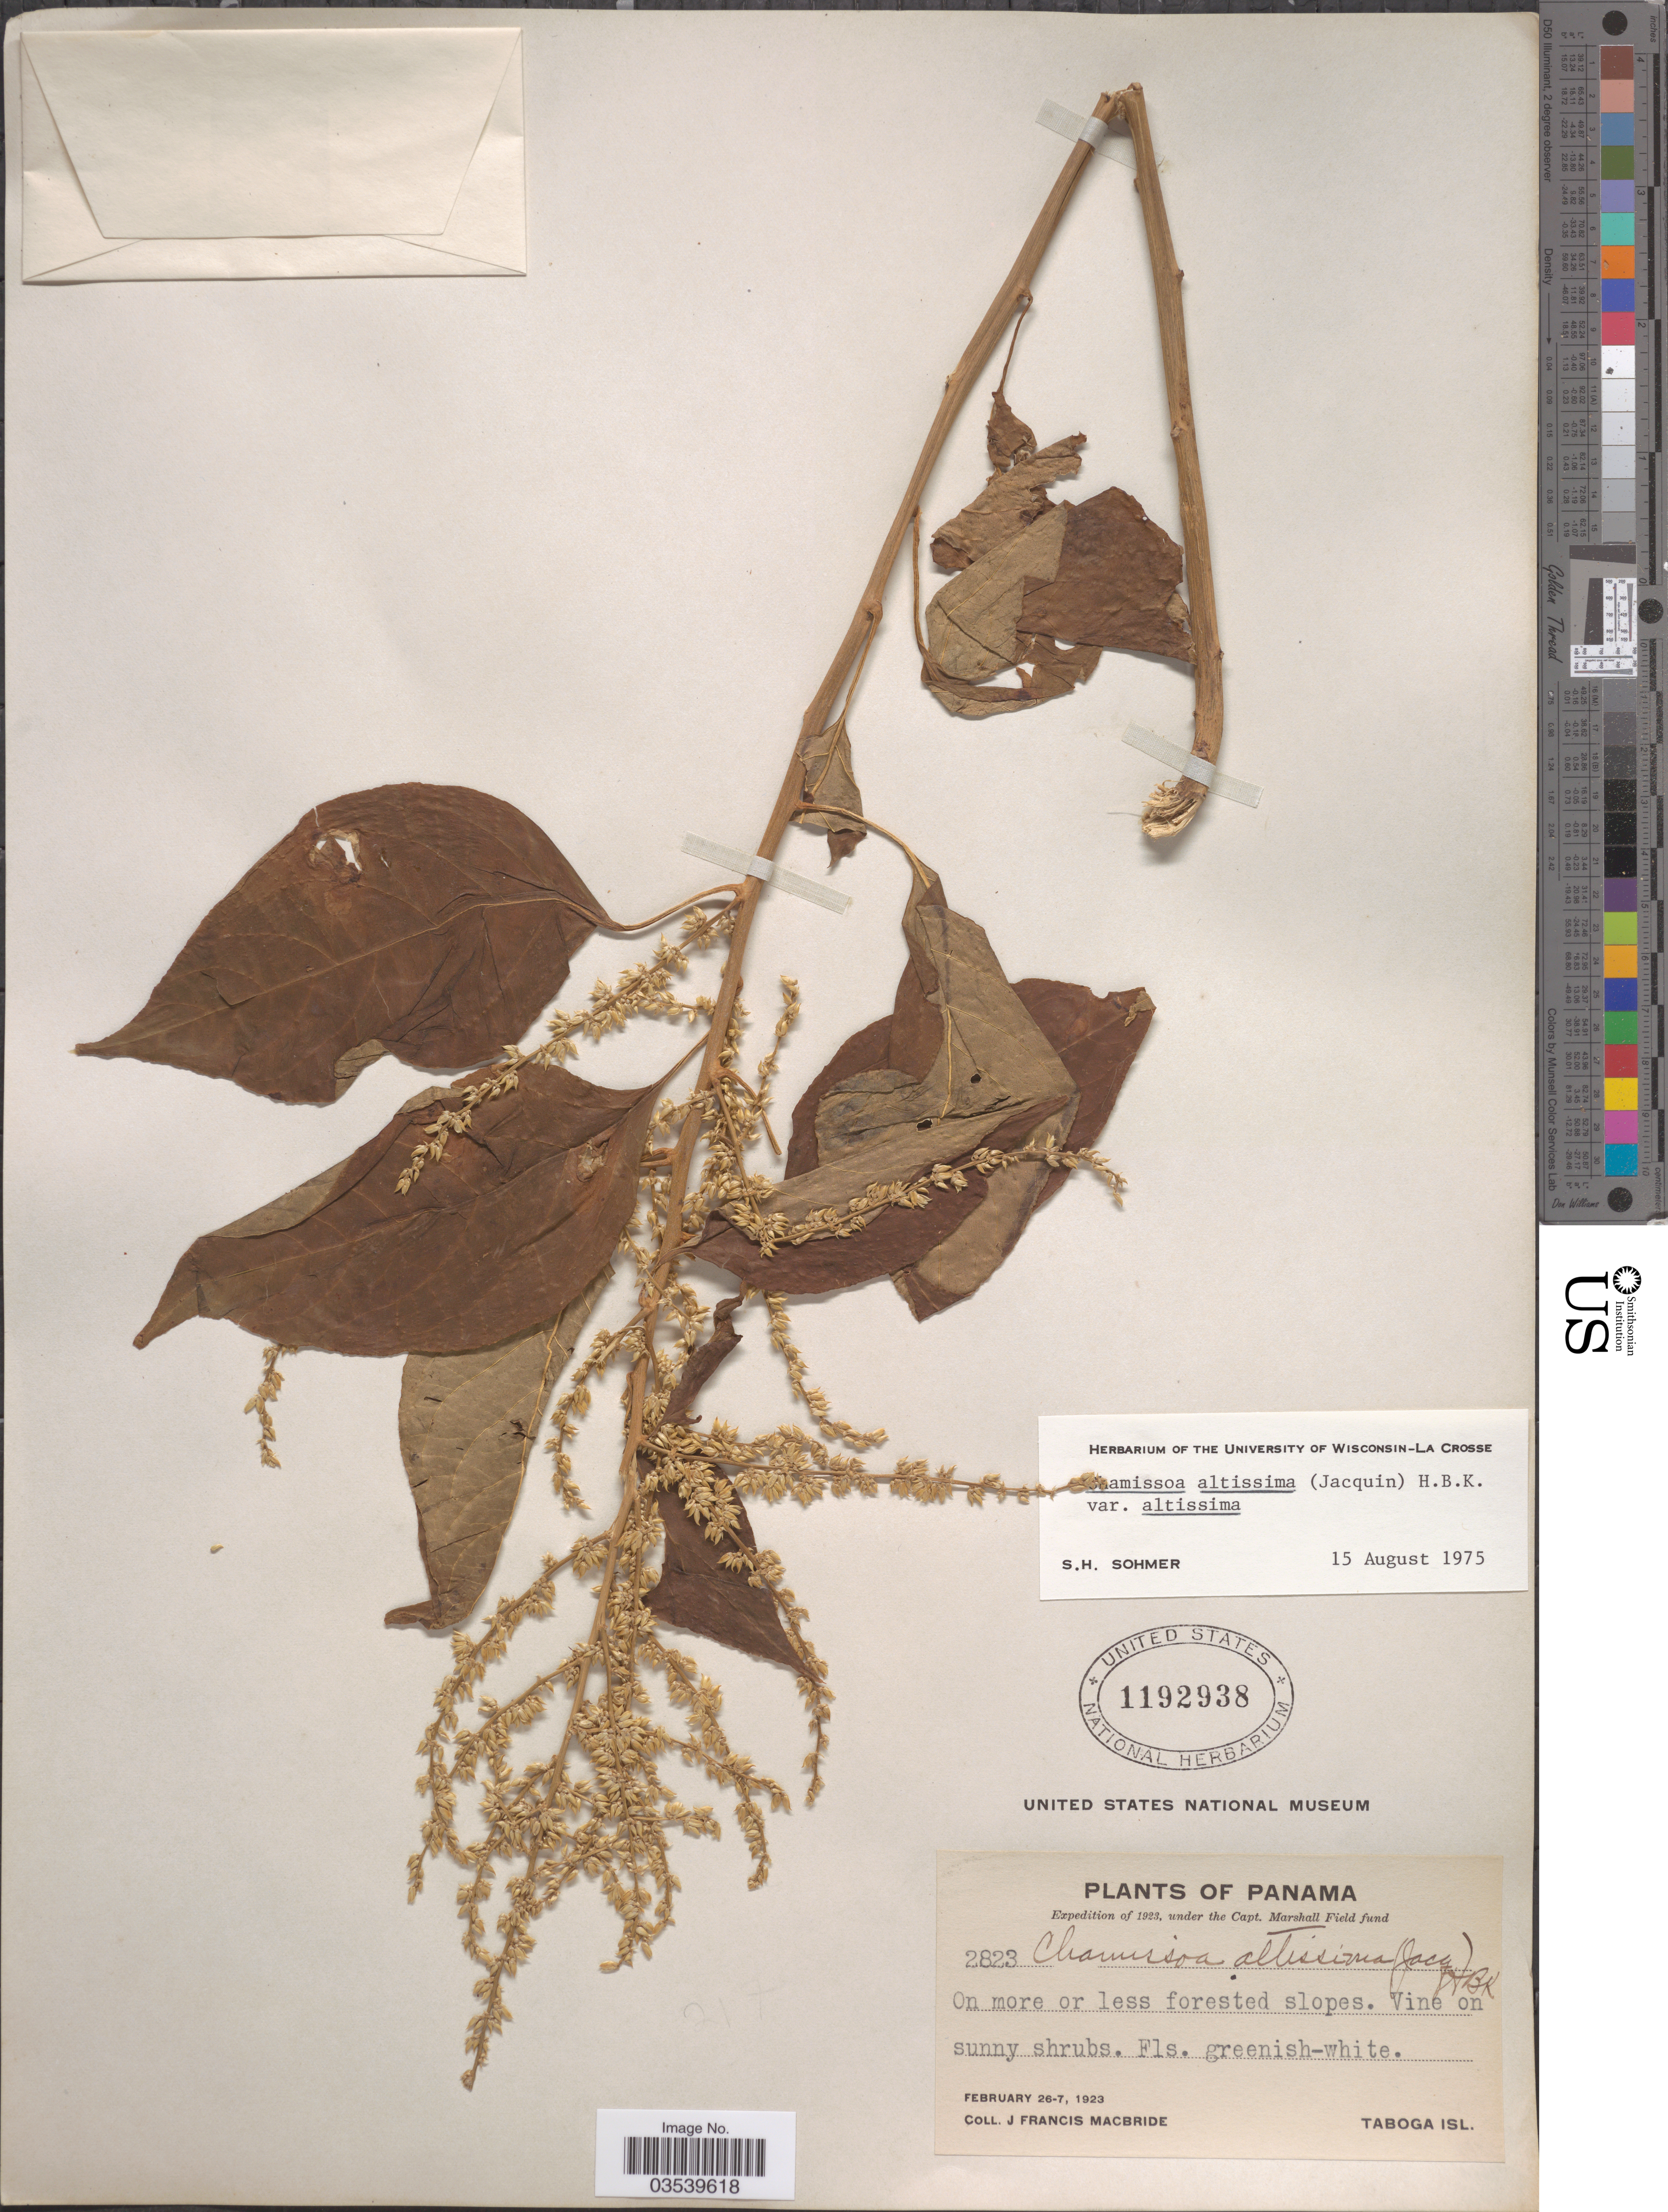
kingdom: Plantae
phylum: Tracheophyta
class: Magnoliopsida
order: Caryophyllales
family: Amaranthaceae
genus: Chamissoa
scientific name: Chamissoa altissima var. altissima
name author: (Jacq.) Kunth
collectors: J. F. Macbride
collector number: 2823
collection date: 1923-02-26/1923-02-27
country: Panama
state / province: Panamá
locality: Taboga Isl.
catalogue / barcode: US 1192938